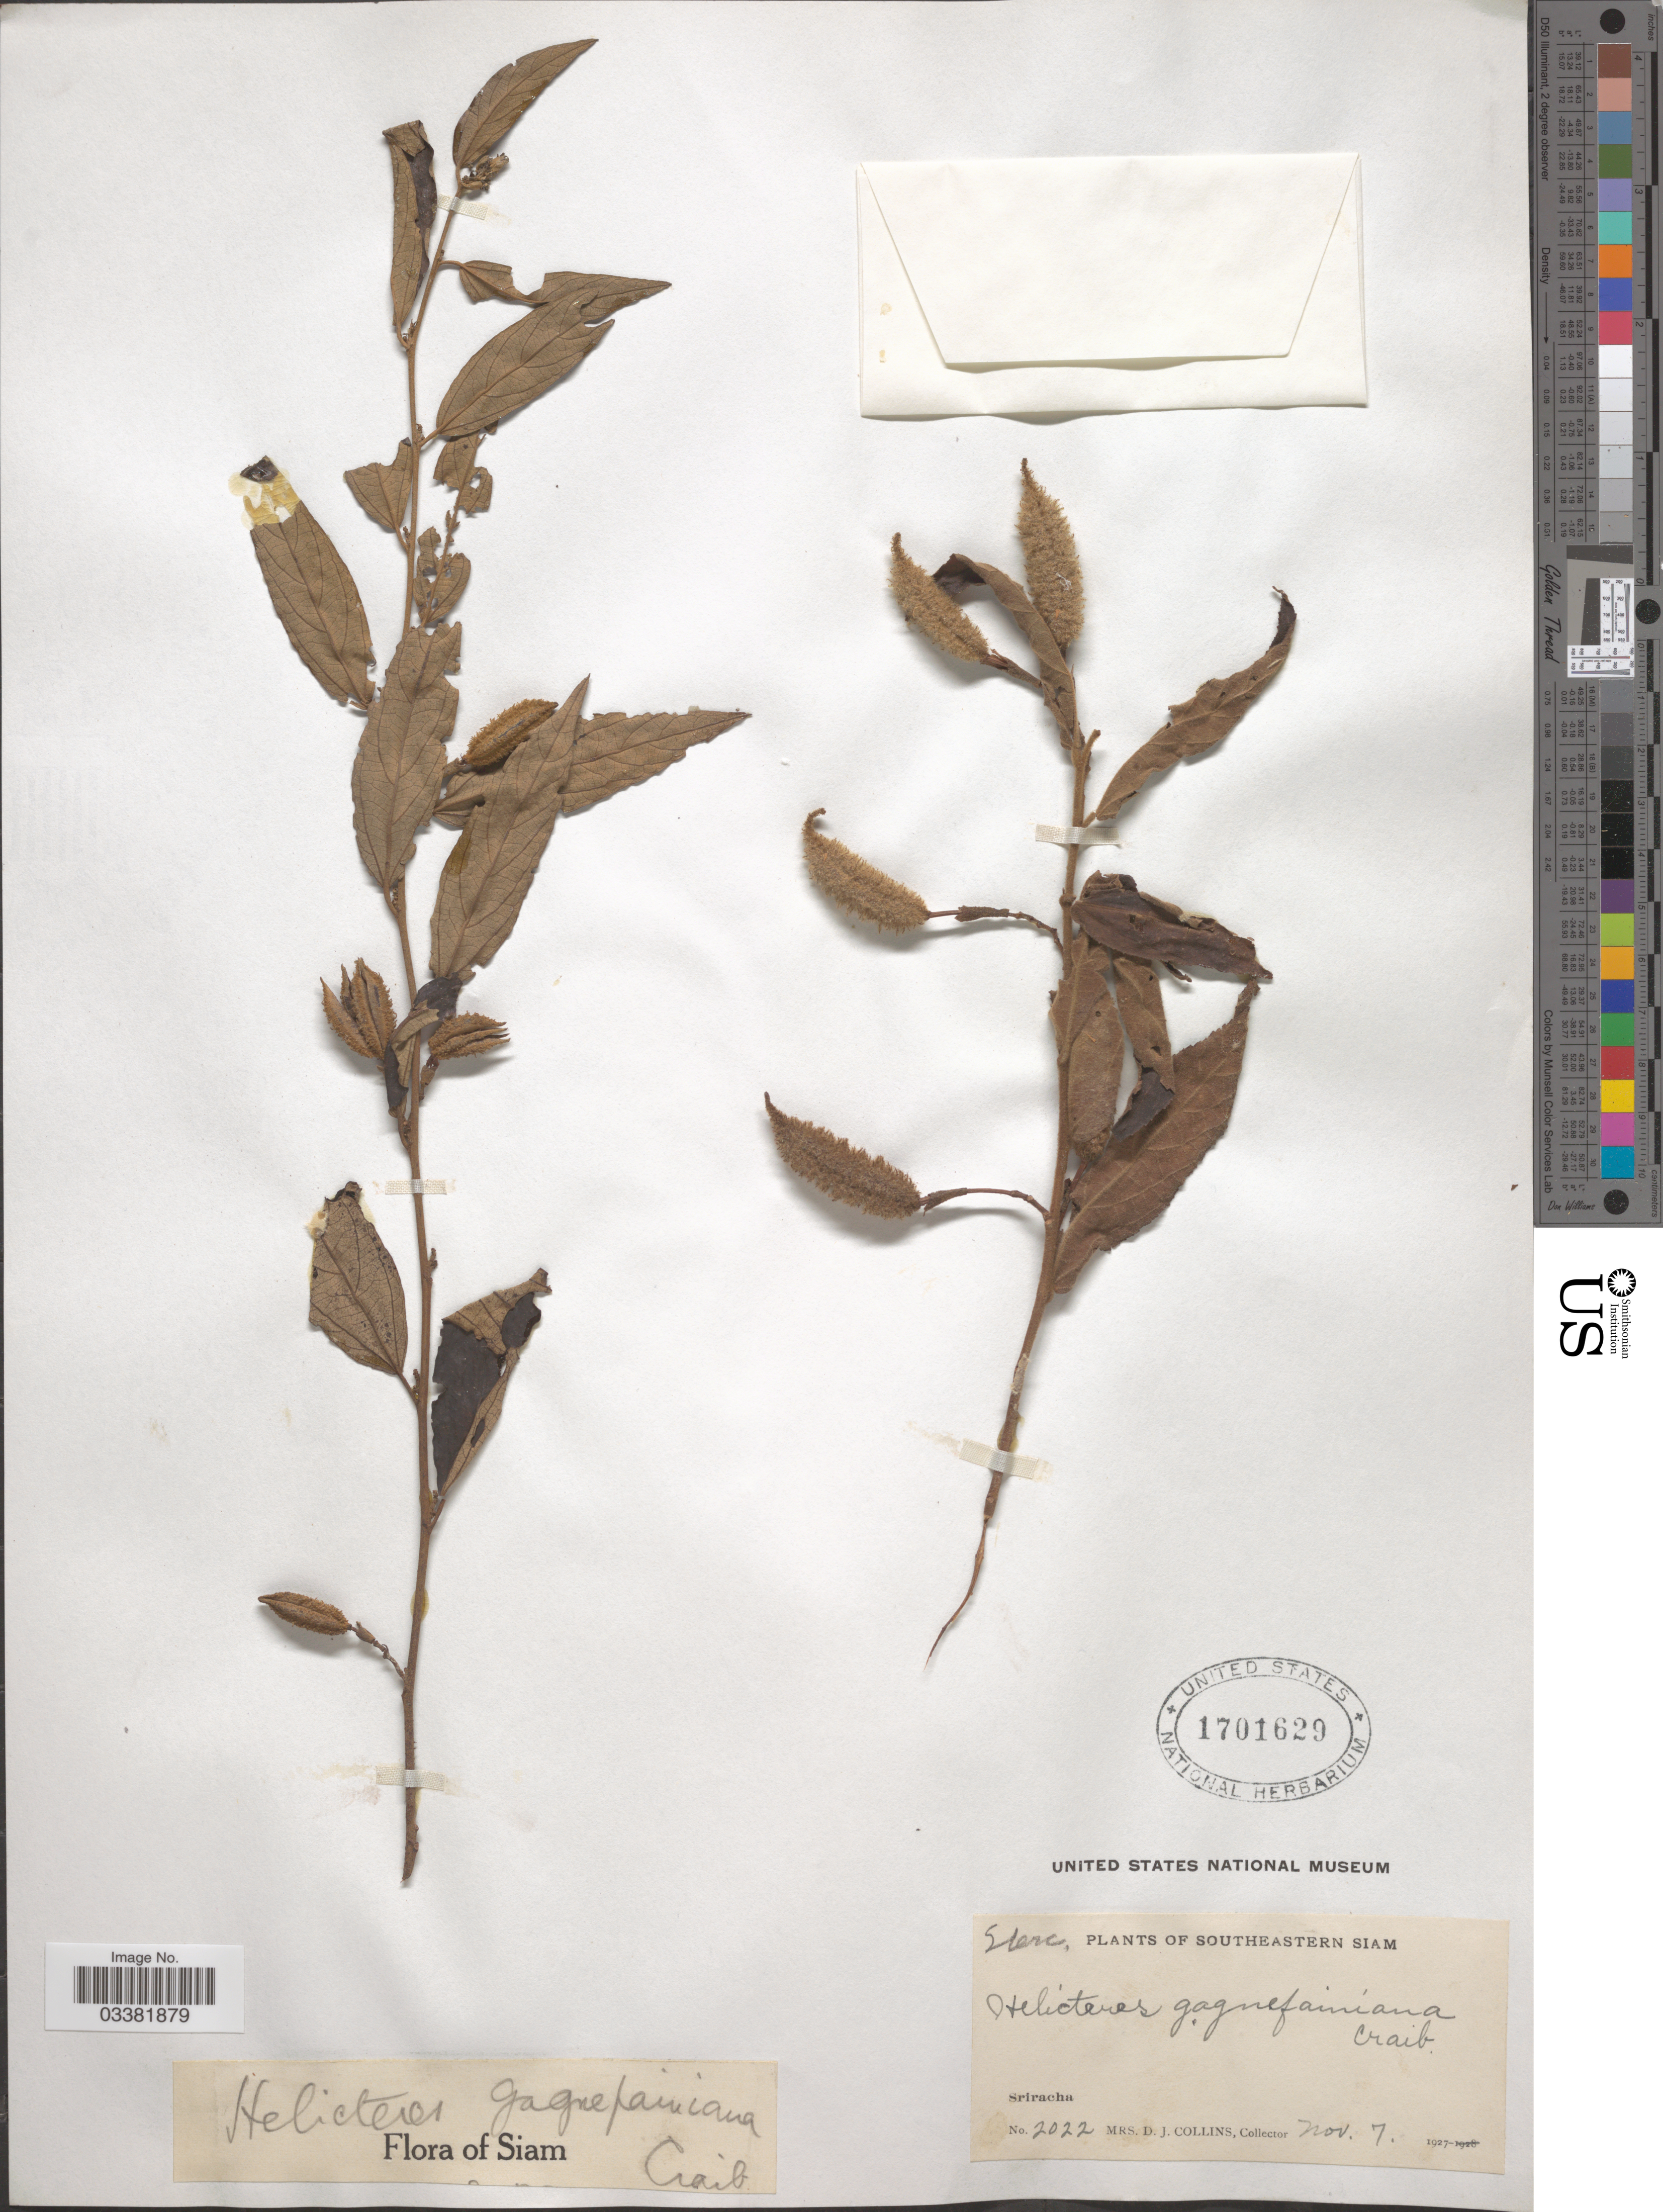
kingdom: Plantae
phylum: Tracheophyta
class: Magnoliopsida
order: Malvales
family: Malvaceae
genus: Helicteres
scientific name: Helicteres gagnepainiana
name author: Craib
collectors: Mrs. D. J. Collins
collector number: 2022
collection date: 1927-11-07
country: Thailand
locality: Southeastern Siam. Sriracha.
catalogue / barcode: US 1701629